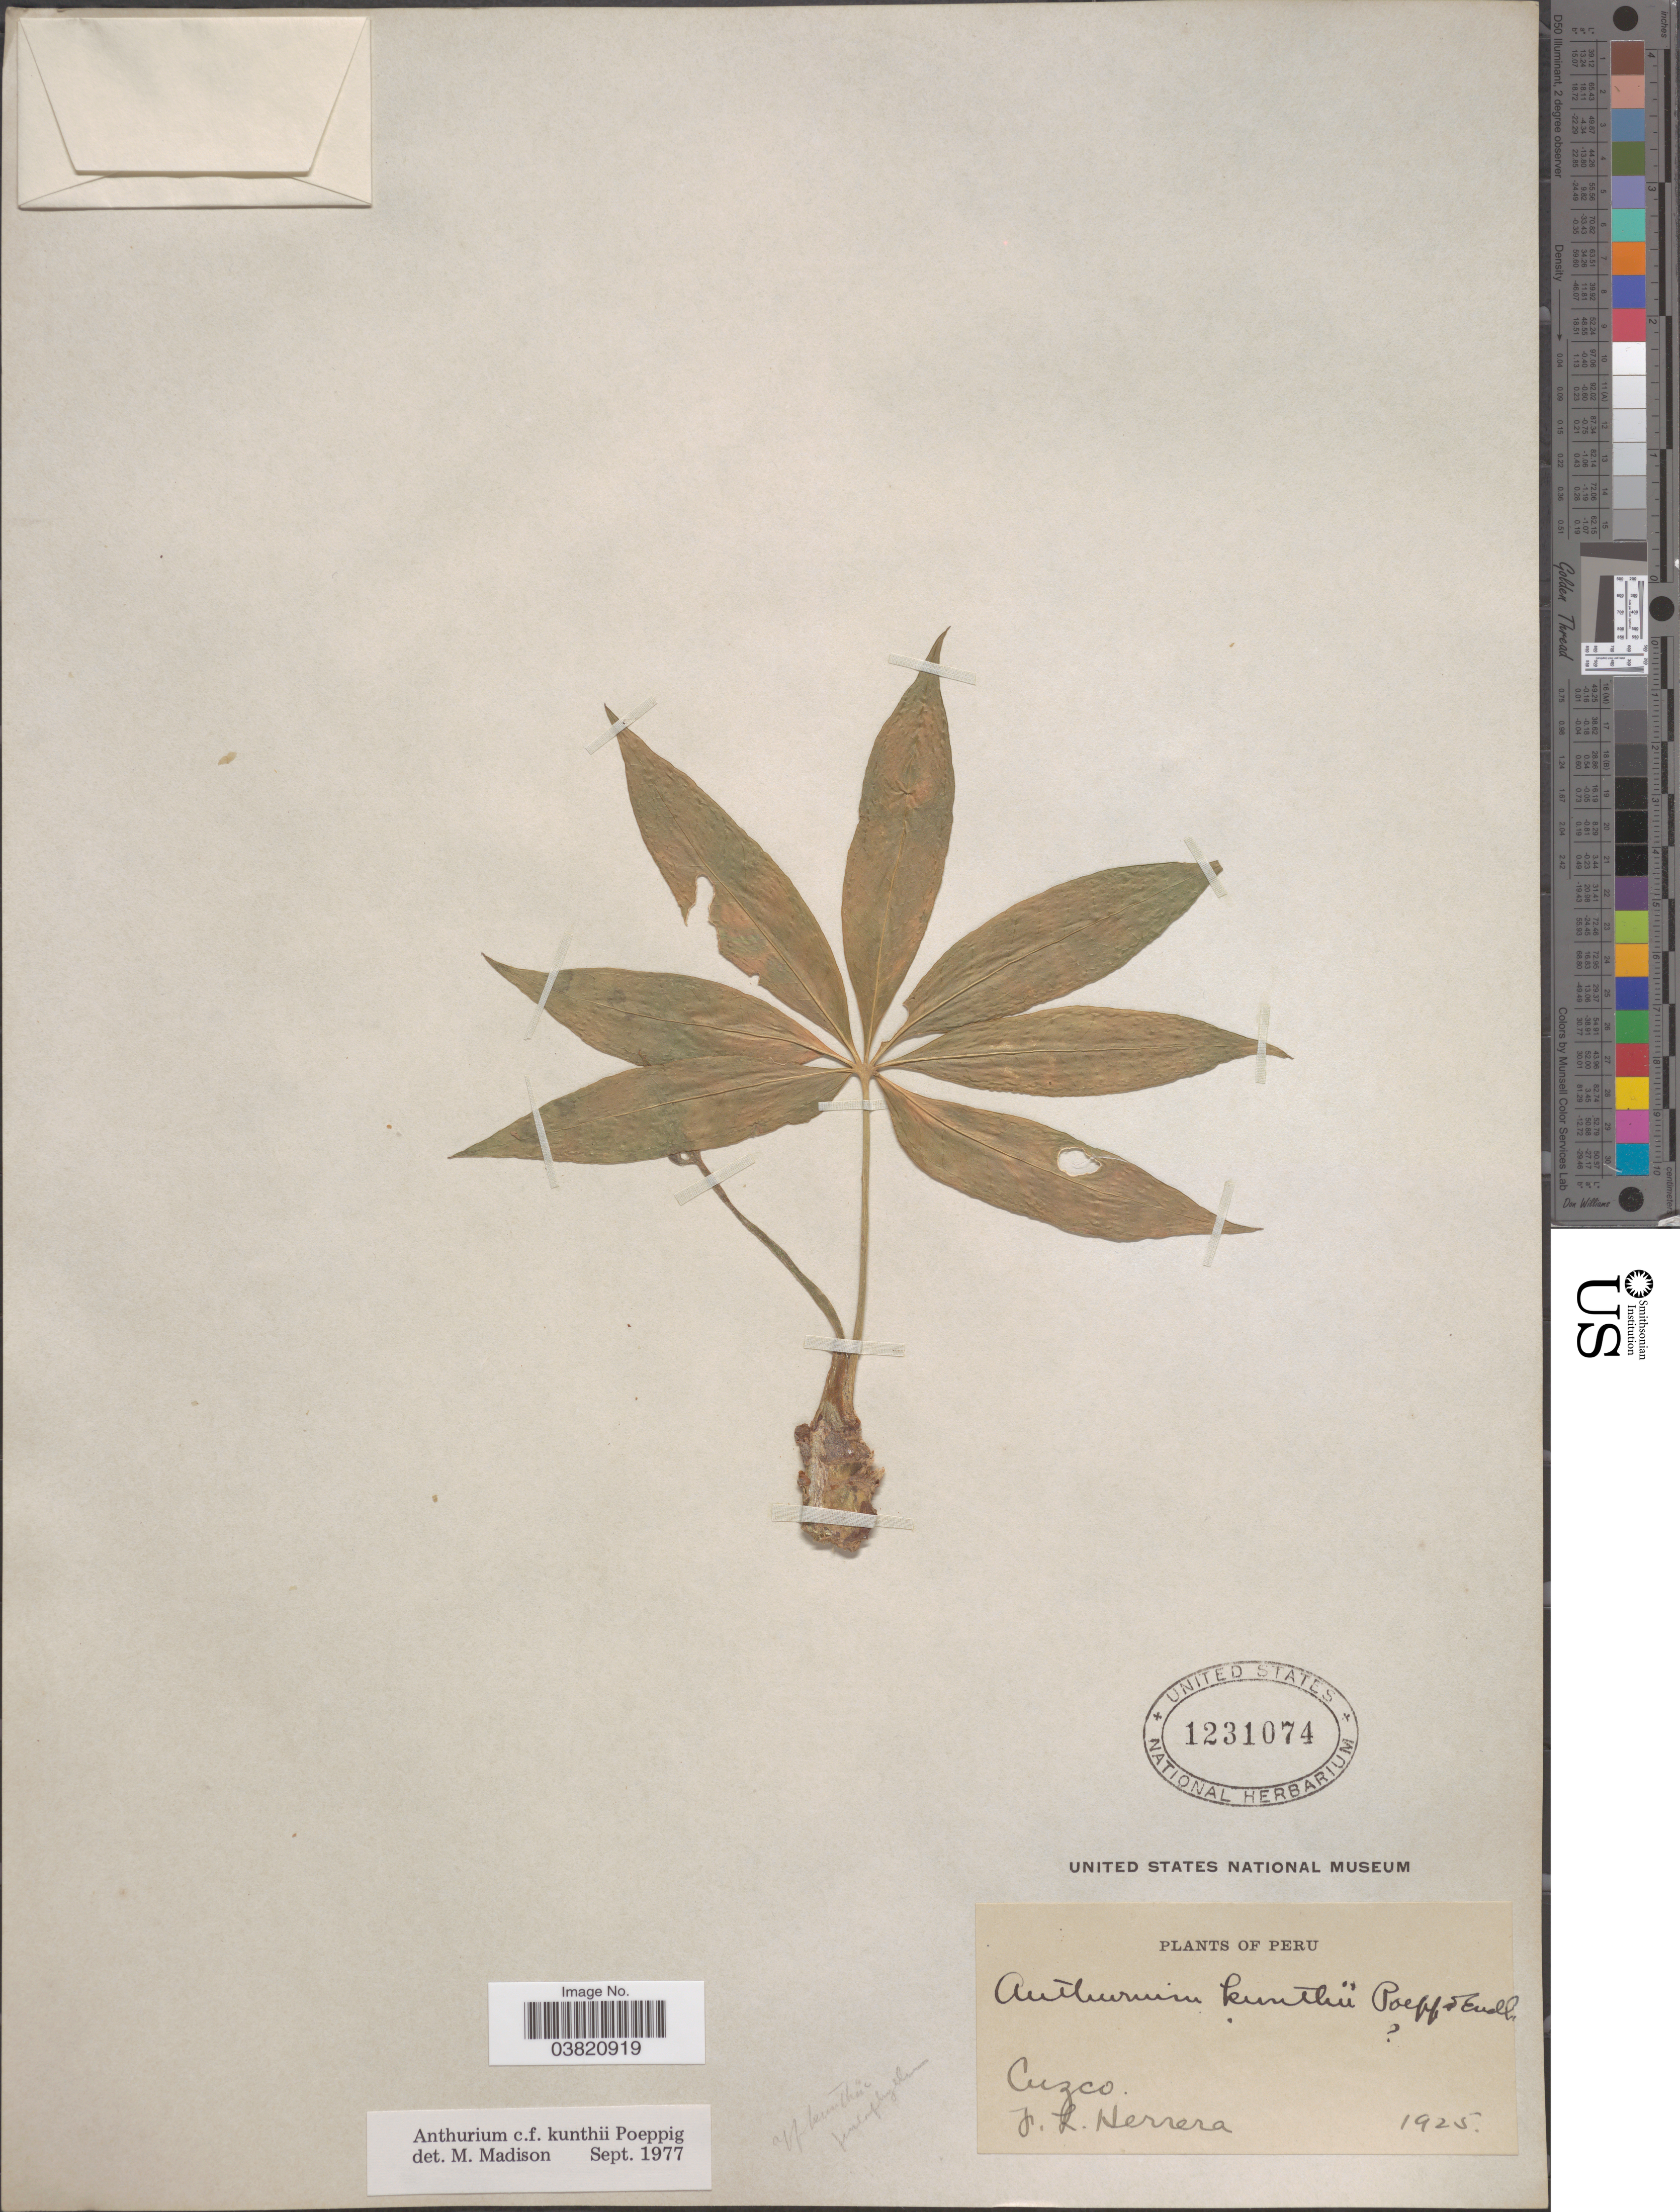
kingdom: Plantae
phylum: Tracheophyta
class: Liliopsida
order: Alismatales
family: Araceae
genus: Anthurium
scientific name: Anthurium kunthii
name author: Poepp.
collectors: J. L. Herrera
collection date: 1925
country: Peru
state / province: Cusco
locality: Cuzco.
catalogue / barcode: US 1231074